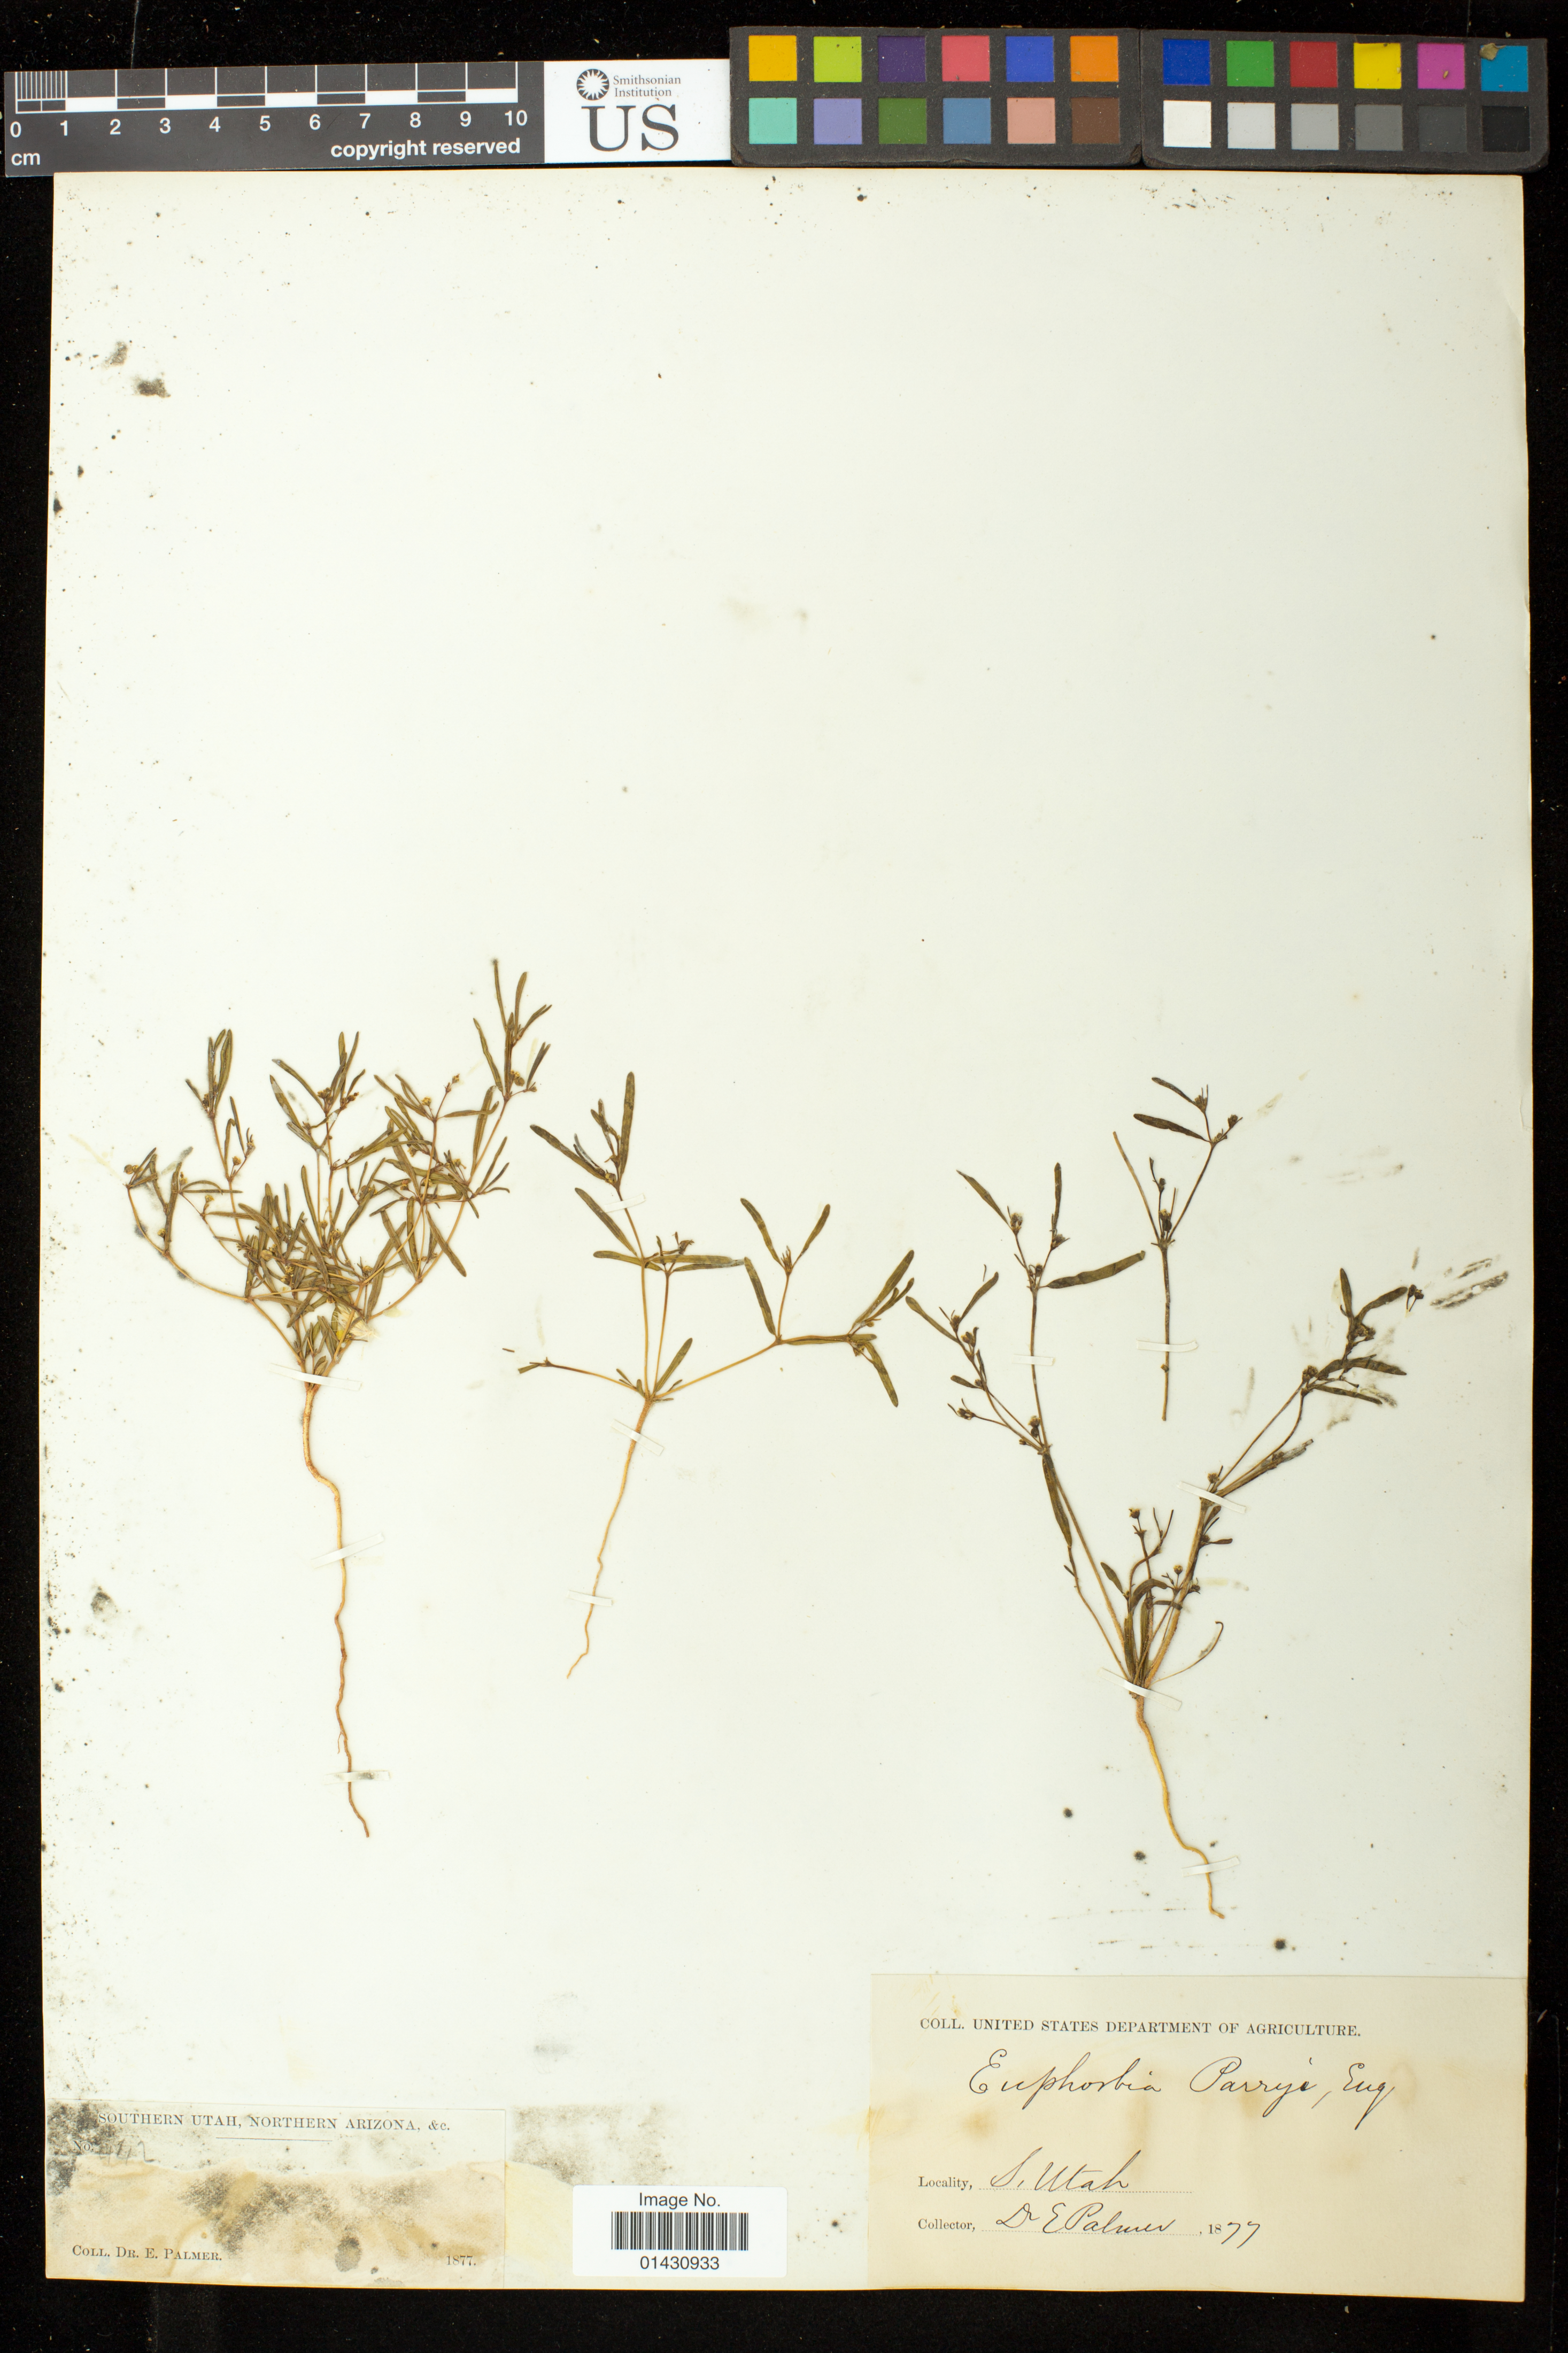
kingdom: Plantae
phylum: Tracheophyta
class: Magnoliopsida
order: Malpighiales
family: Euphorbiaceae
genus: Euphorbia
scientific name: Euphorbia parryi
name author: Engelm.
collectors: E. Palmer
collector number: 442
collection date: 1877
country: United States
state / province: Utah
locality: S. Utah